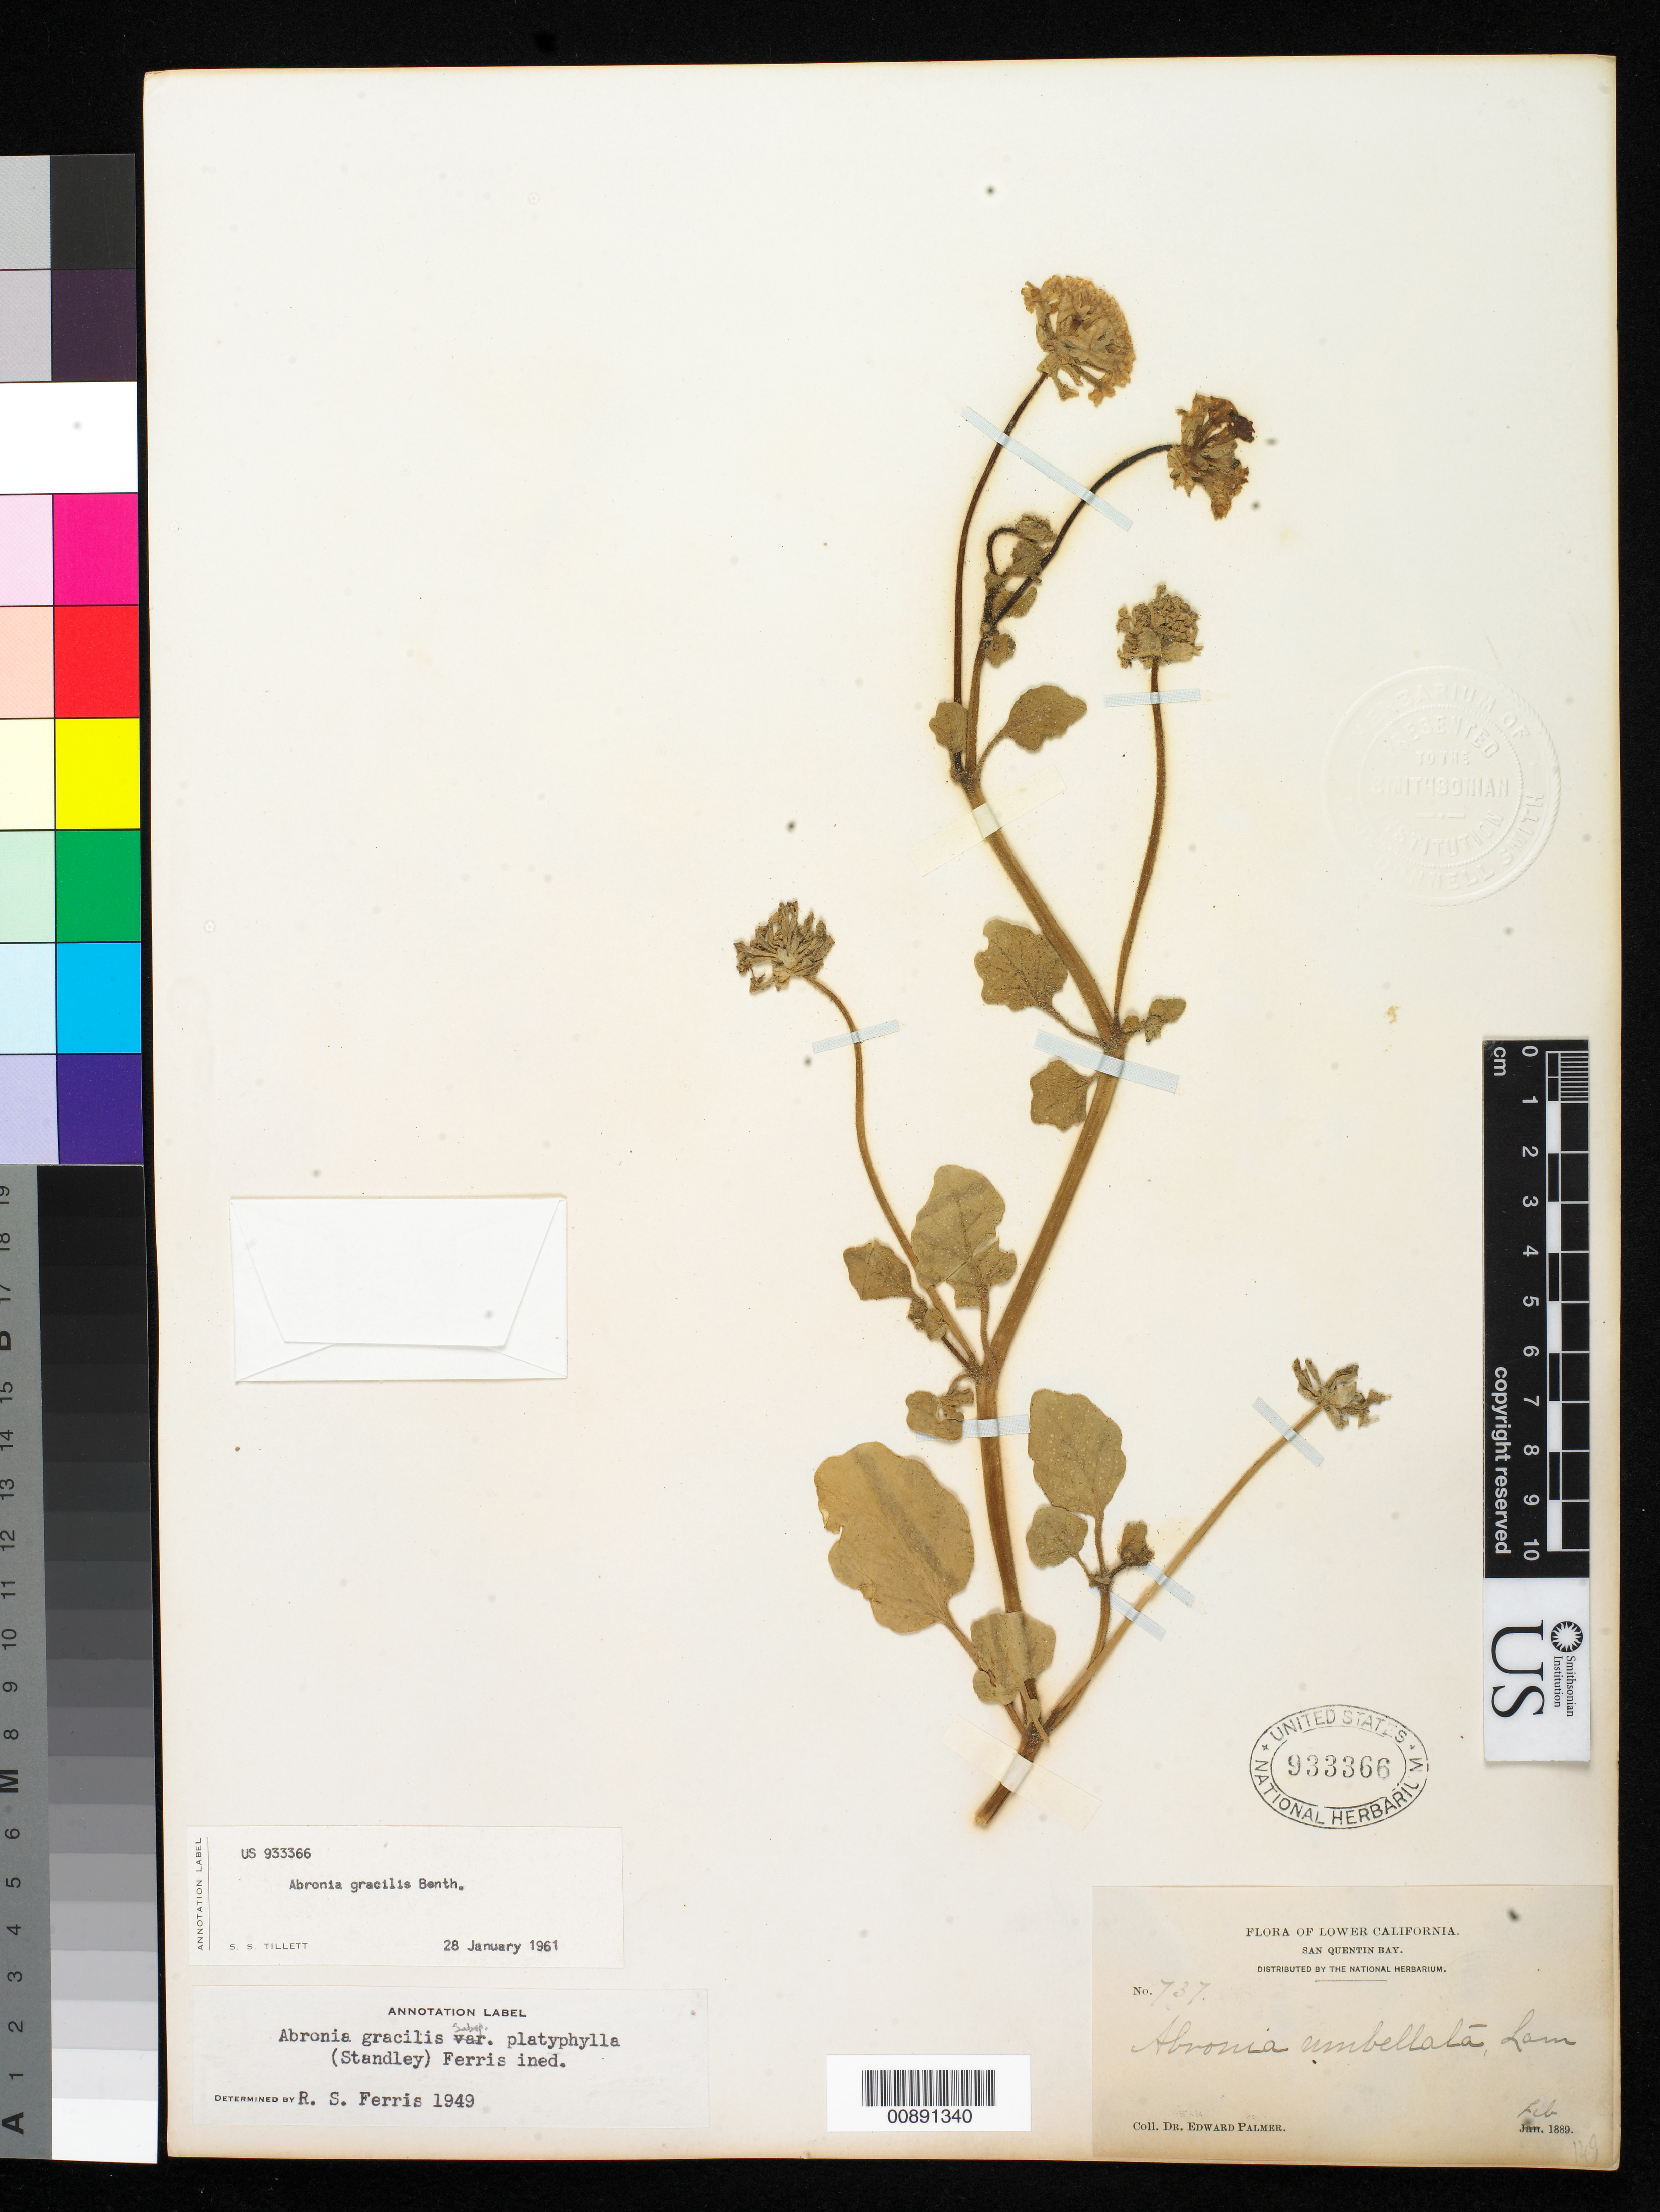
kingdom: Plantae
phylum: Tracheophyta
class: Magnoliopsida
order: Caryophyllales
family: Nyctaginaceae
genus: Abronia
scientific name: Abronia gracilis subsp. platyphylla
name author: (Standl.) Ferris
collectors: E. Palmer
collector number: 737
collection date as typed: Feb 1889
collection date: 1889-02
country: Mexico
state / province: Baja California Norte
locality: San Quentin Bay, Baja California.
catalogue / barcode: US 933366